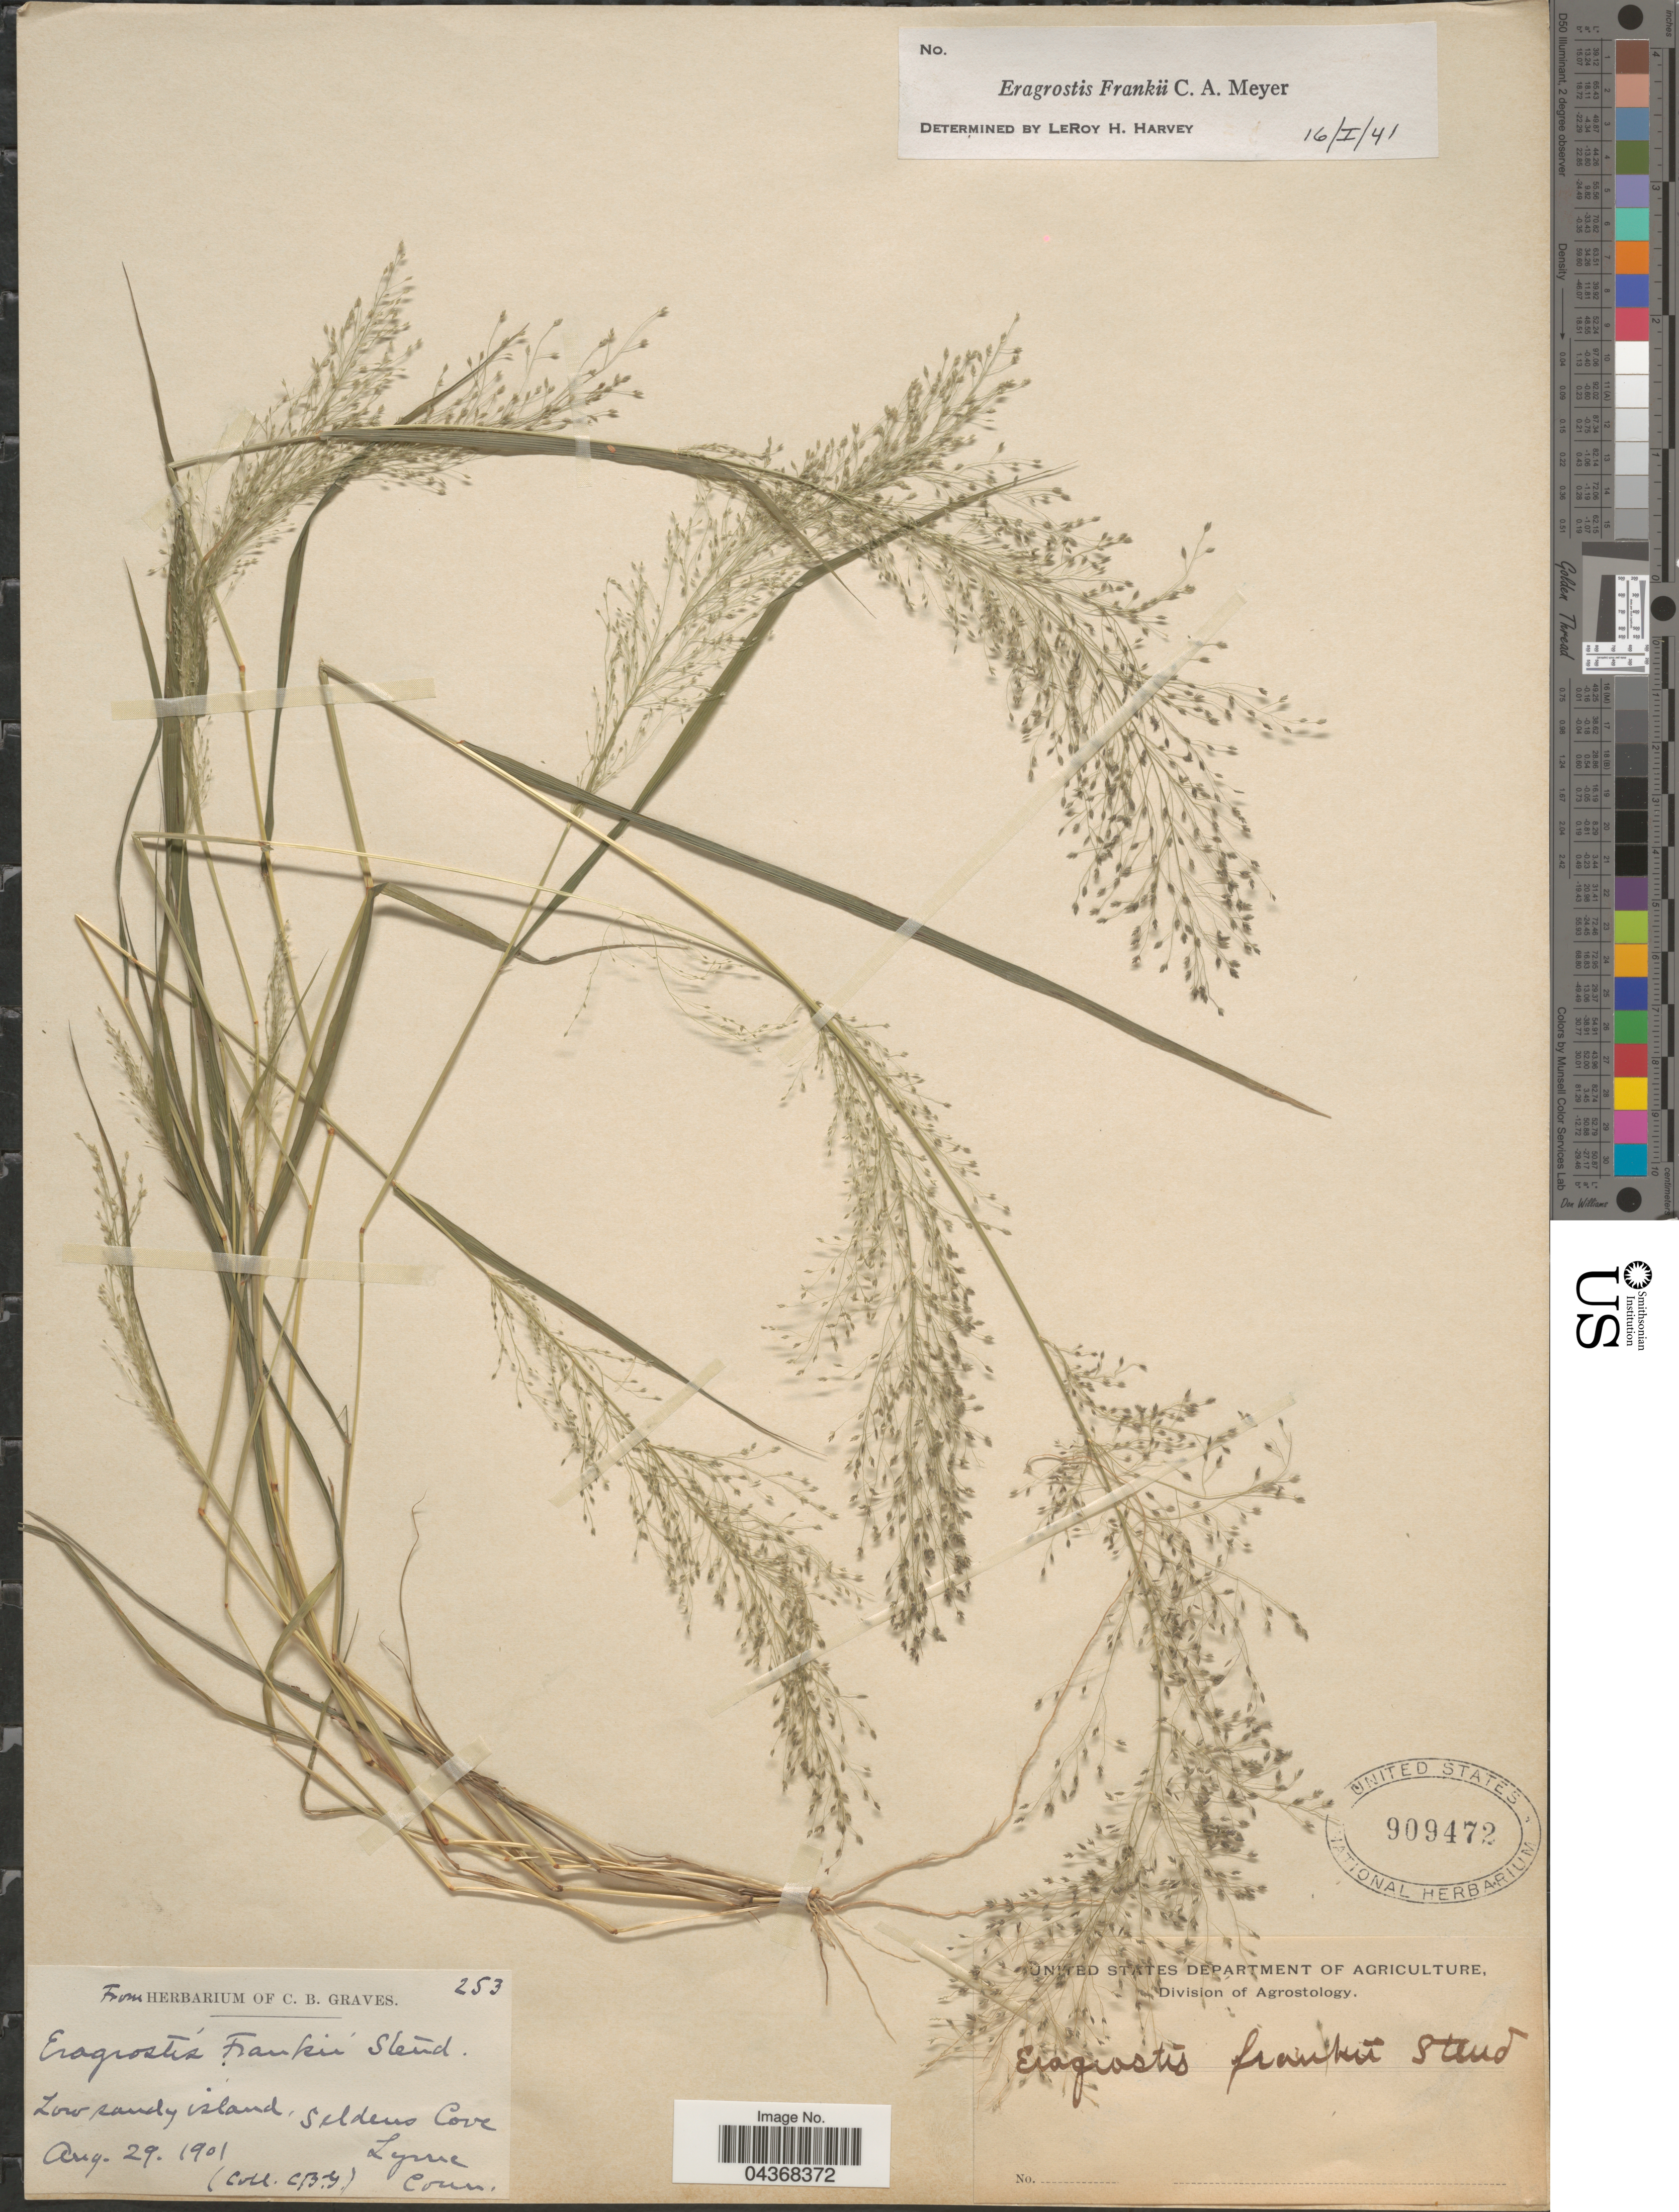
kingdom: Plantae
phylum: Tracheophyta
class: Liliopsida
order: Poales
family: Poaceae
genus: Eragrostis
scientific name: Eragrostis frankii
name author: C.A. Mey. ex Steud.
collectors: C. Graves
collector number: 253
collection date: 1910-08-29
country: United States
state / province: Connecticut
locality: Low sandy island, Seldens Cove. Lyme.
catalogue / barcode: US 909472